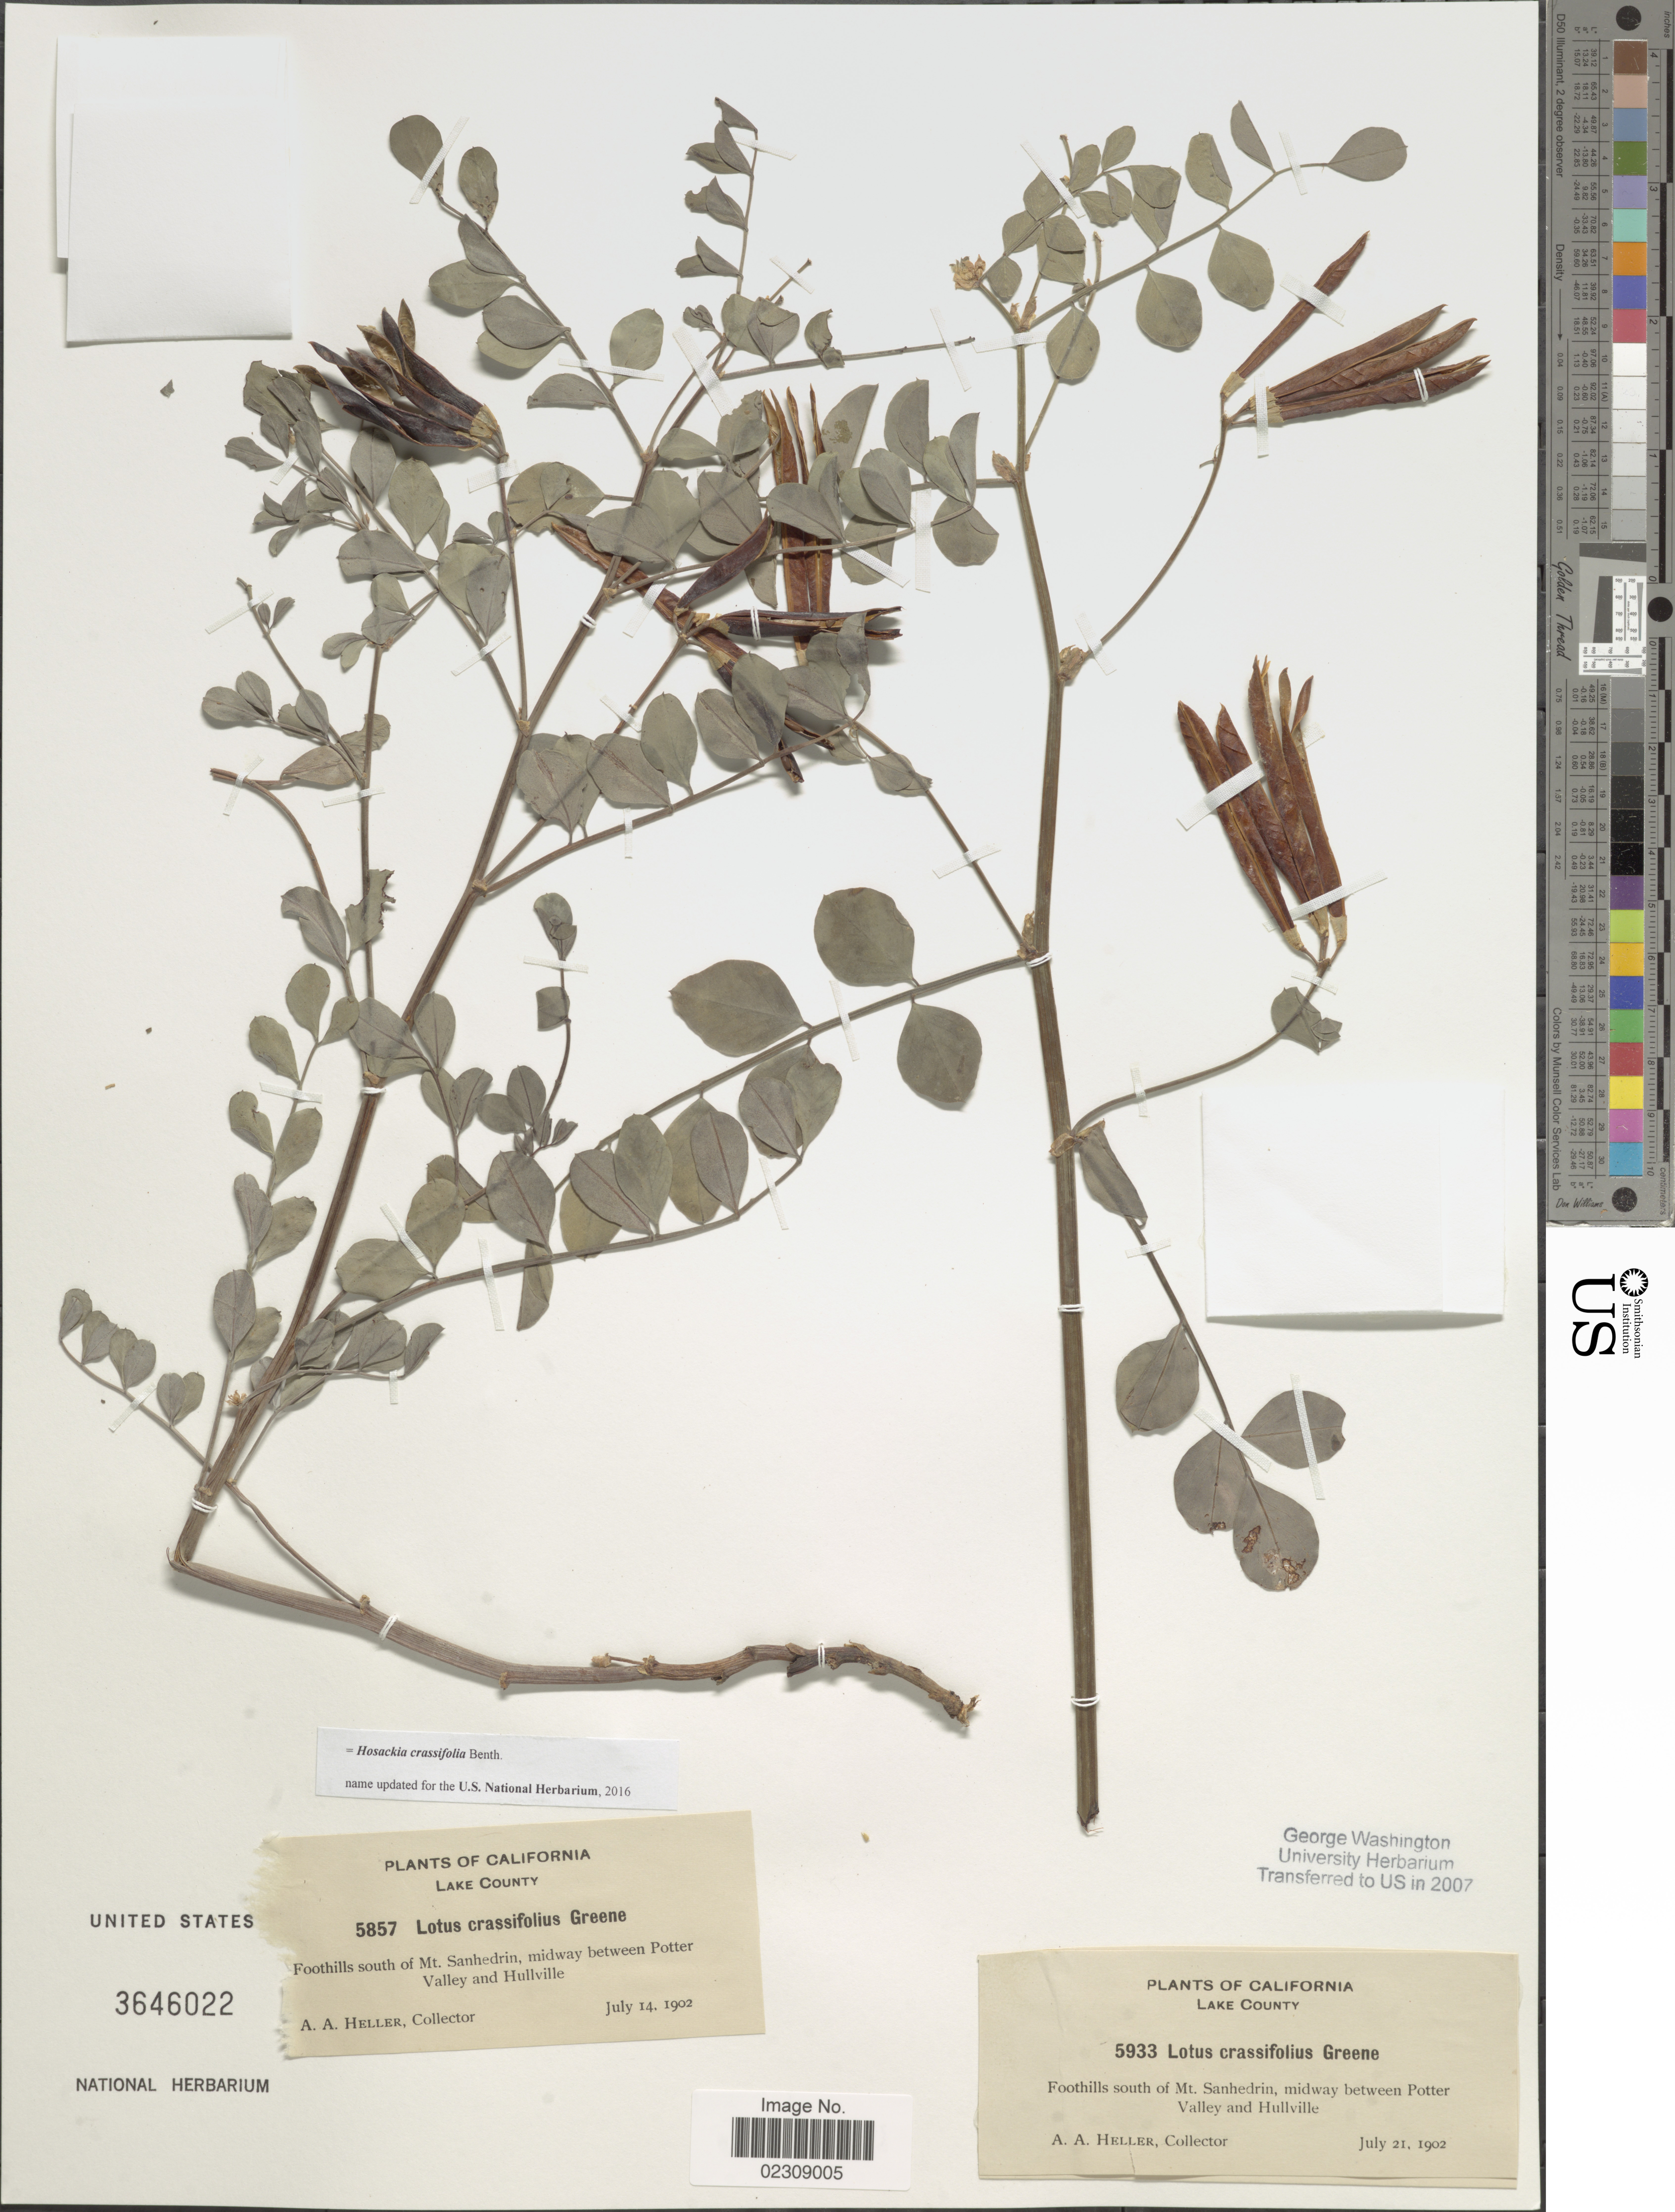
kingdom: Plantae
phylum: Tracheophyta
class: Magnoliopsida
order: Fabales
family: Fabaceae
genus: Hosackia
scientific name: Hosackia crassifolia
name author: Benth.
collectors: A. A. Heller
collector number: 5857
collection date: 1902-07-14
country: United States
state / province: California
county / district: Lake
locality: Lake County. Foothills south of Mt. Sanhedrin, midway between Potter Valley and Hullville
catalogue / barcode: US 3646022